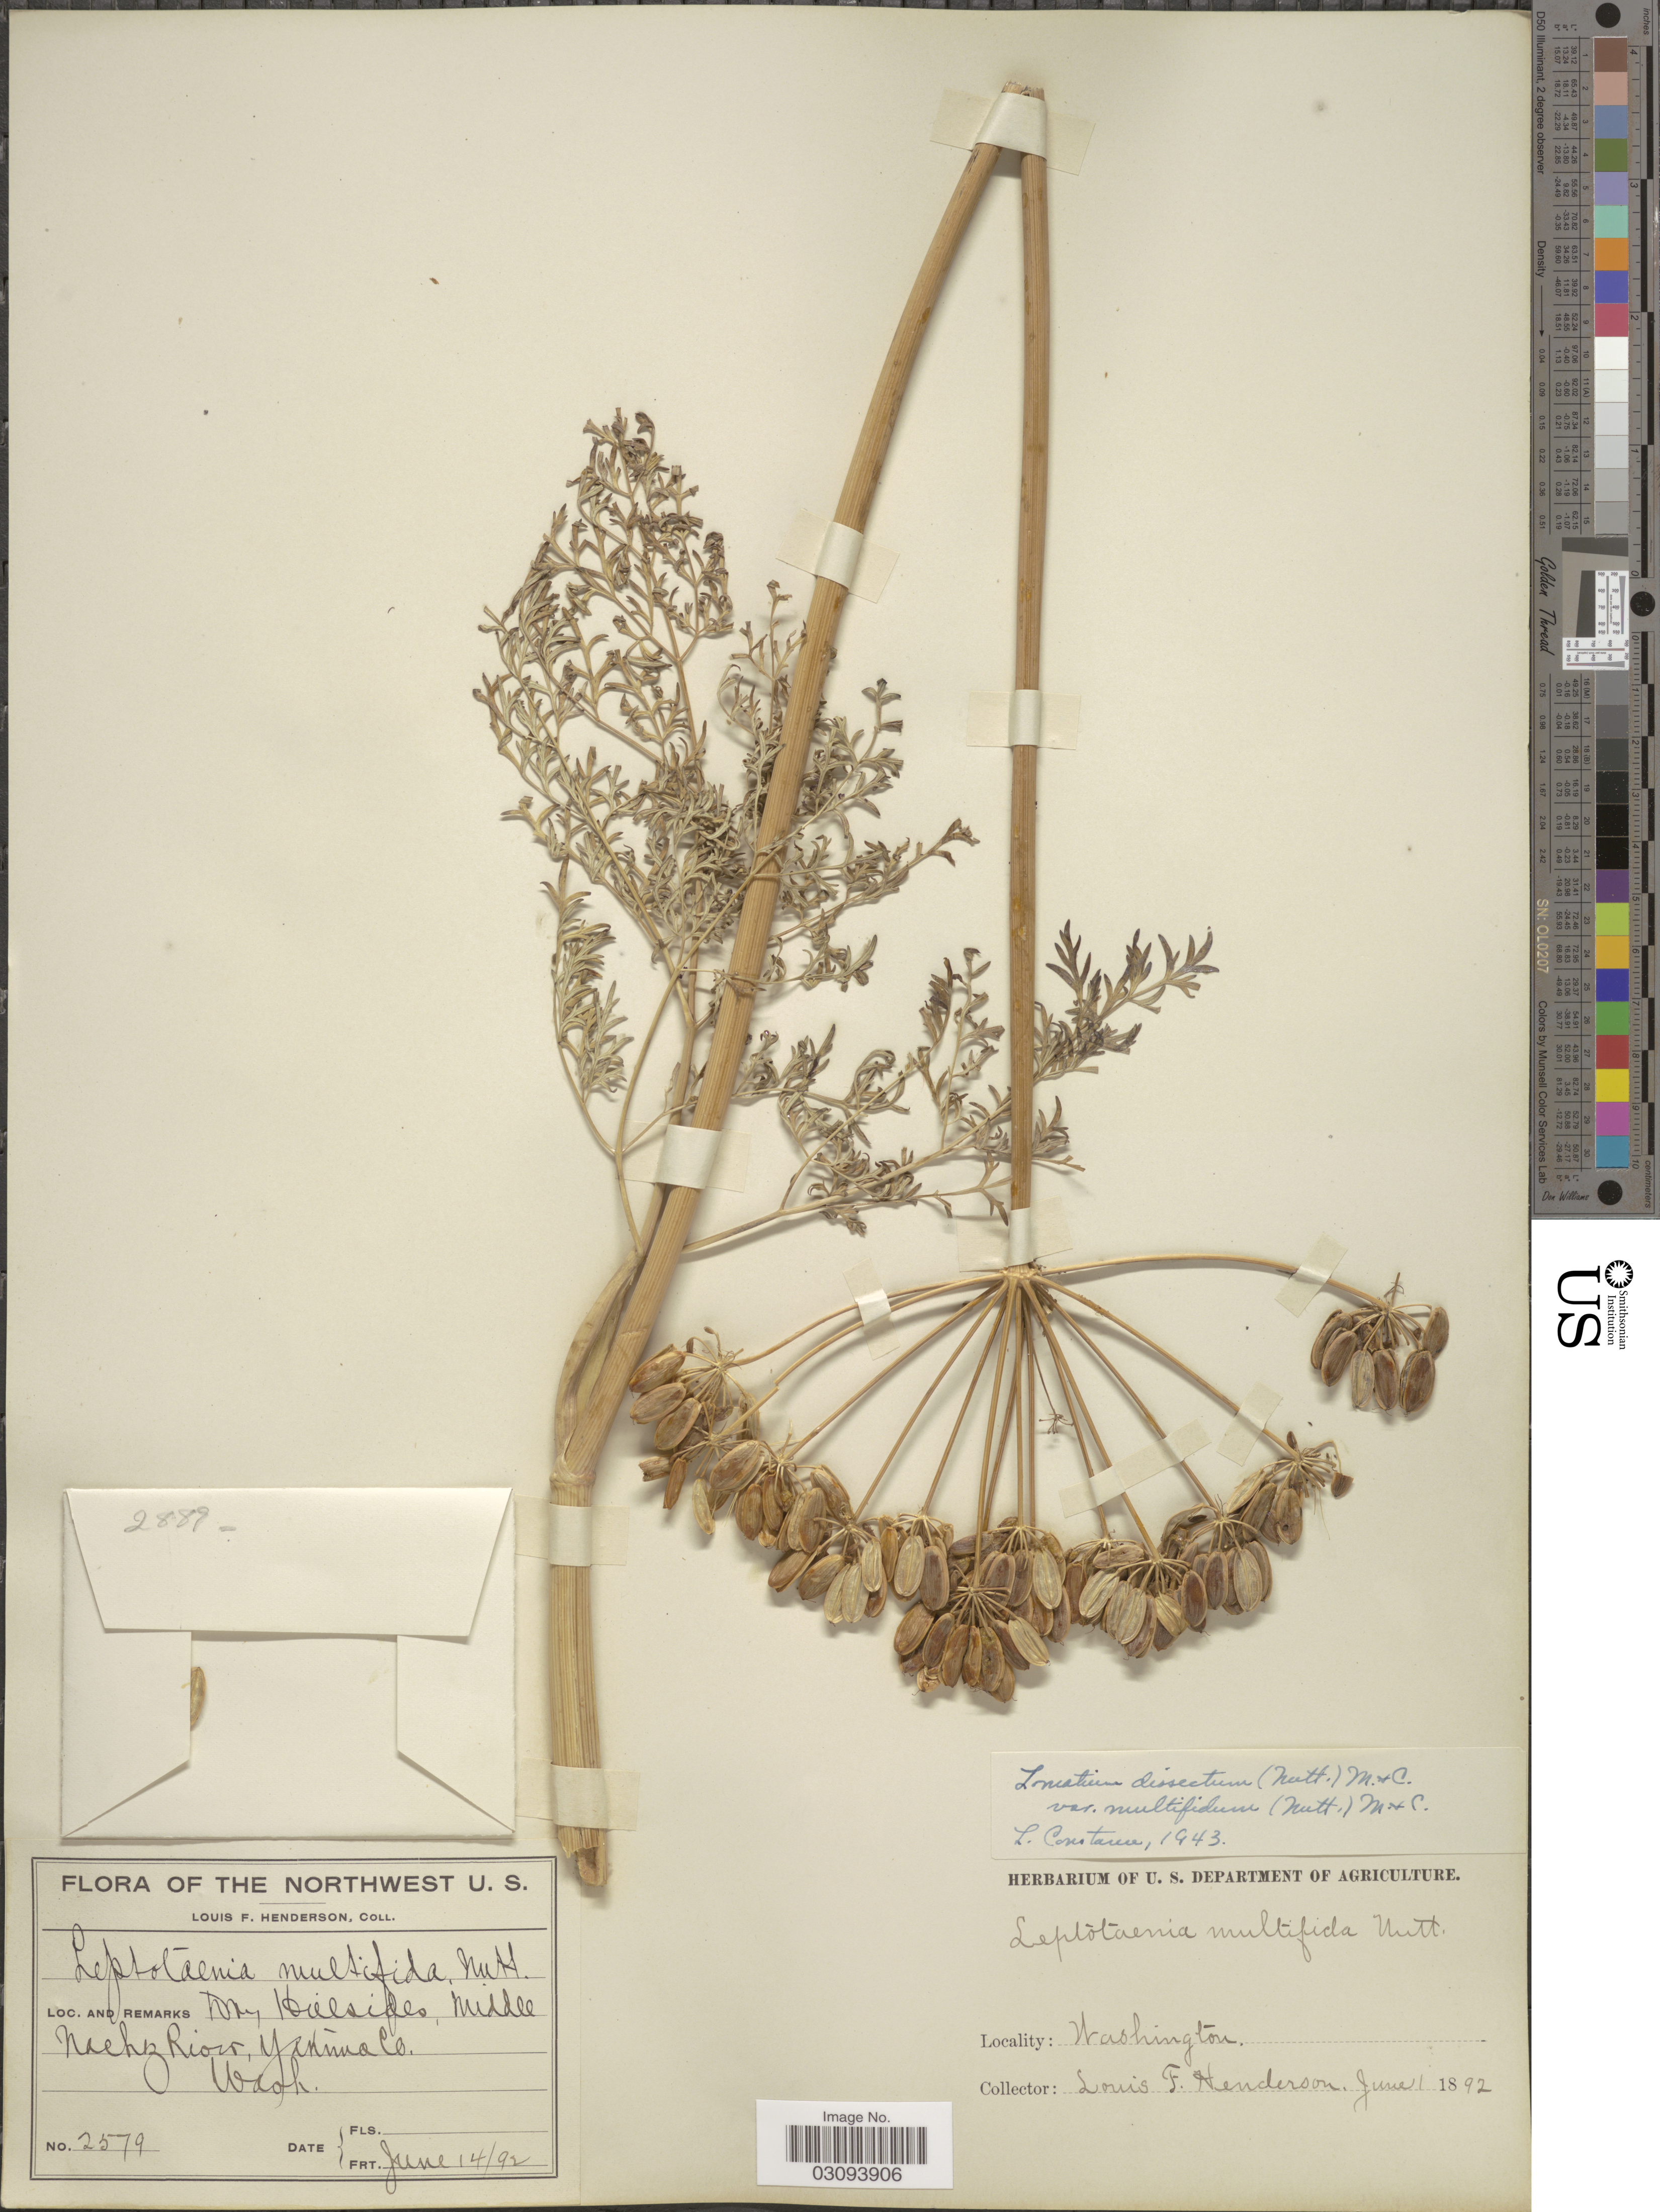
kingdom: Plantae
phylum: Tracheophyta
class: Magnoliopsida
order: Apiales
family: Apiaceae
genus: Lomatium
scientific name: Lomatium dissectum var. multifidum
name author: (Nutt.) Mathias & Constance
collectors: L. Henderson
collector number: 2579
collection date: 1892-06-14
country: United States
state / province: Washington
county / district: Yakima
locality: Middle Naches River, Yakima Co.